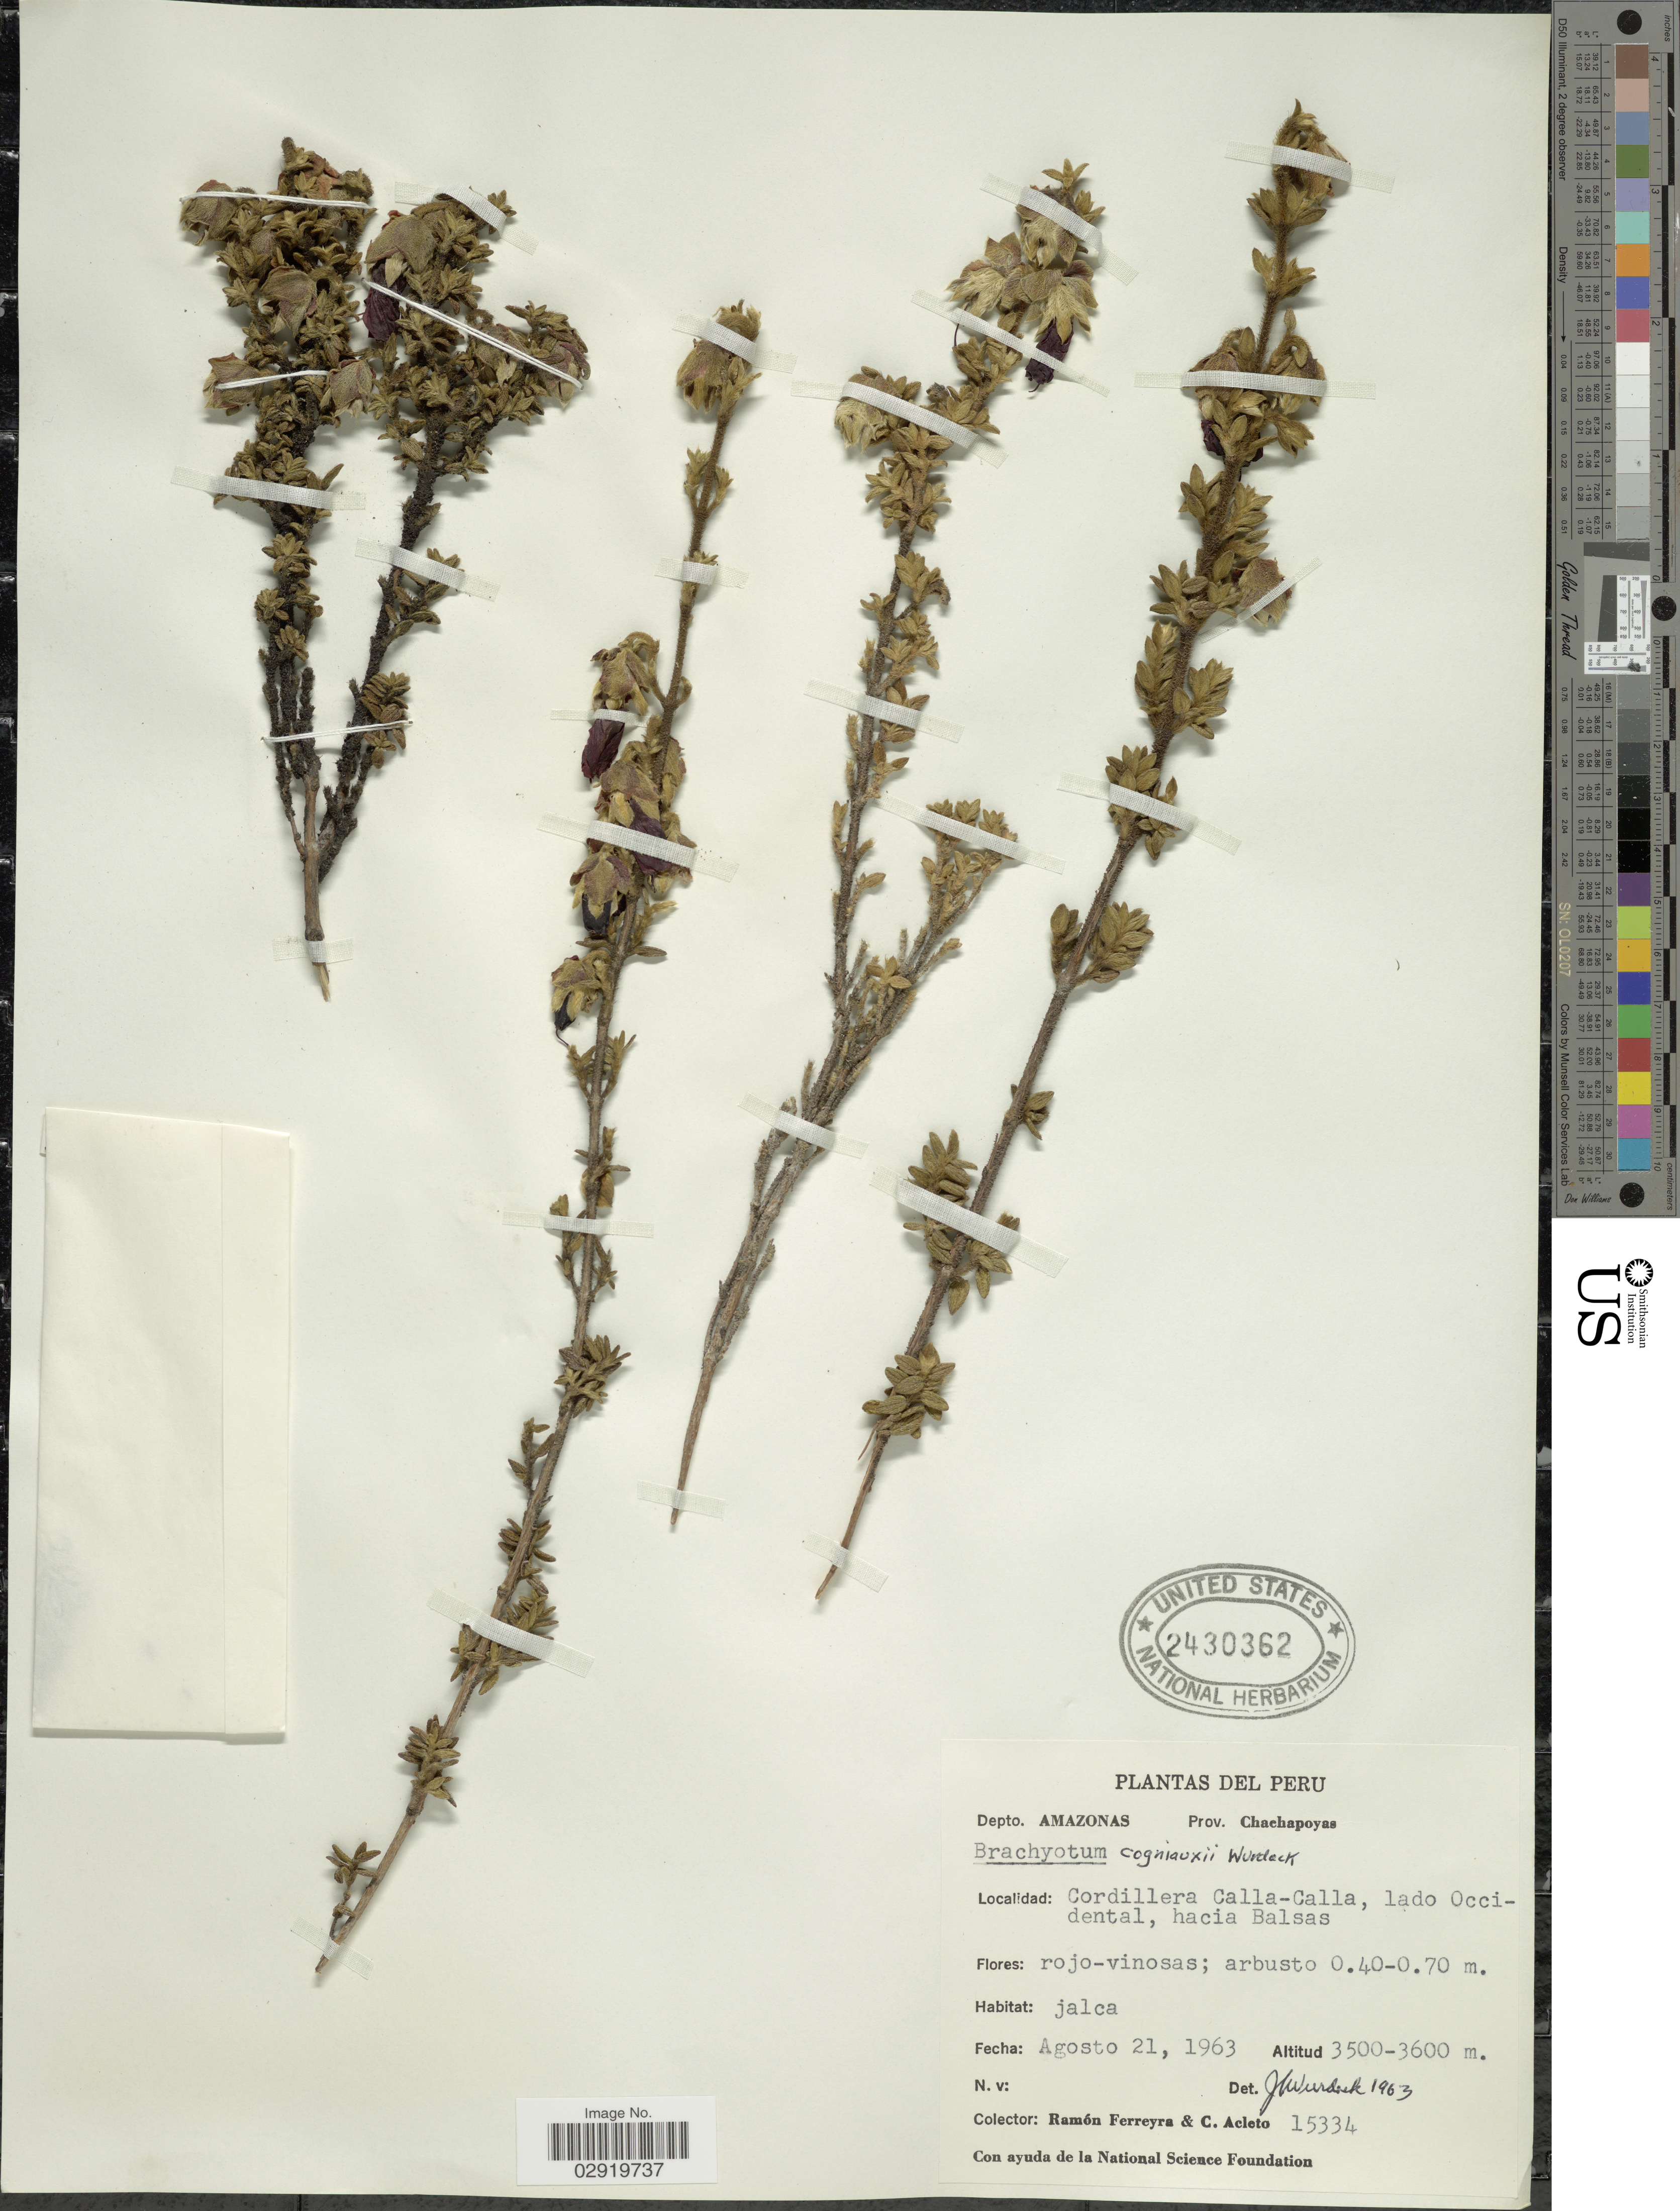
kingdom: Plantae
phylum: Tracheophyta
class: Magnoliopsida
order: Myrtales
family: Melastomataceae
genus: Brachyotum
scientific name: Brachyotum cogniauxii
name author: Wurdack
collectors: R. A. Ferreyra & C. Acleto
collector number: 15334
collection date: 1963-08-21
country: Peru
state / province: Amazonas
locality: Depto. Amazonas. Prov. Chachapoyas. Cordillera Calla-Calla, lado Occidental, hacia Balsas.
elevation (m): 3500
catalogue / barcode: US 2430362